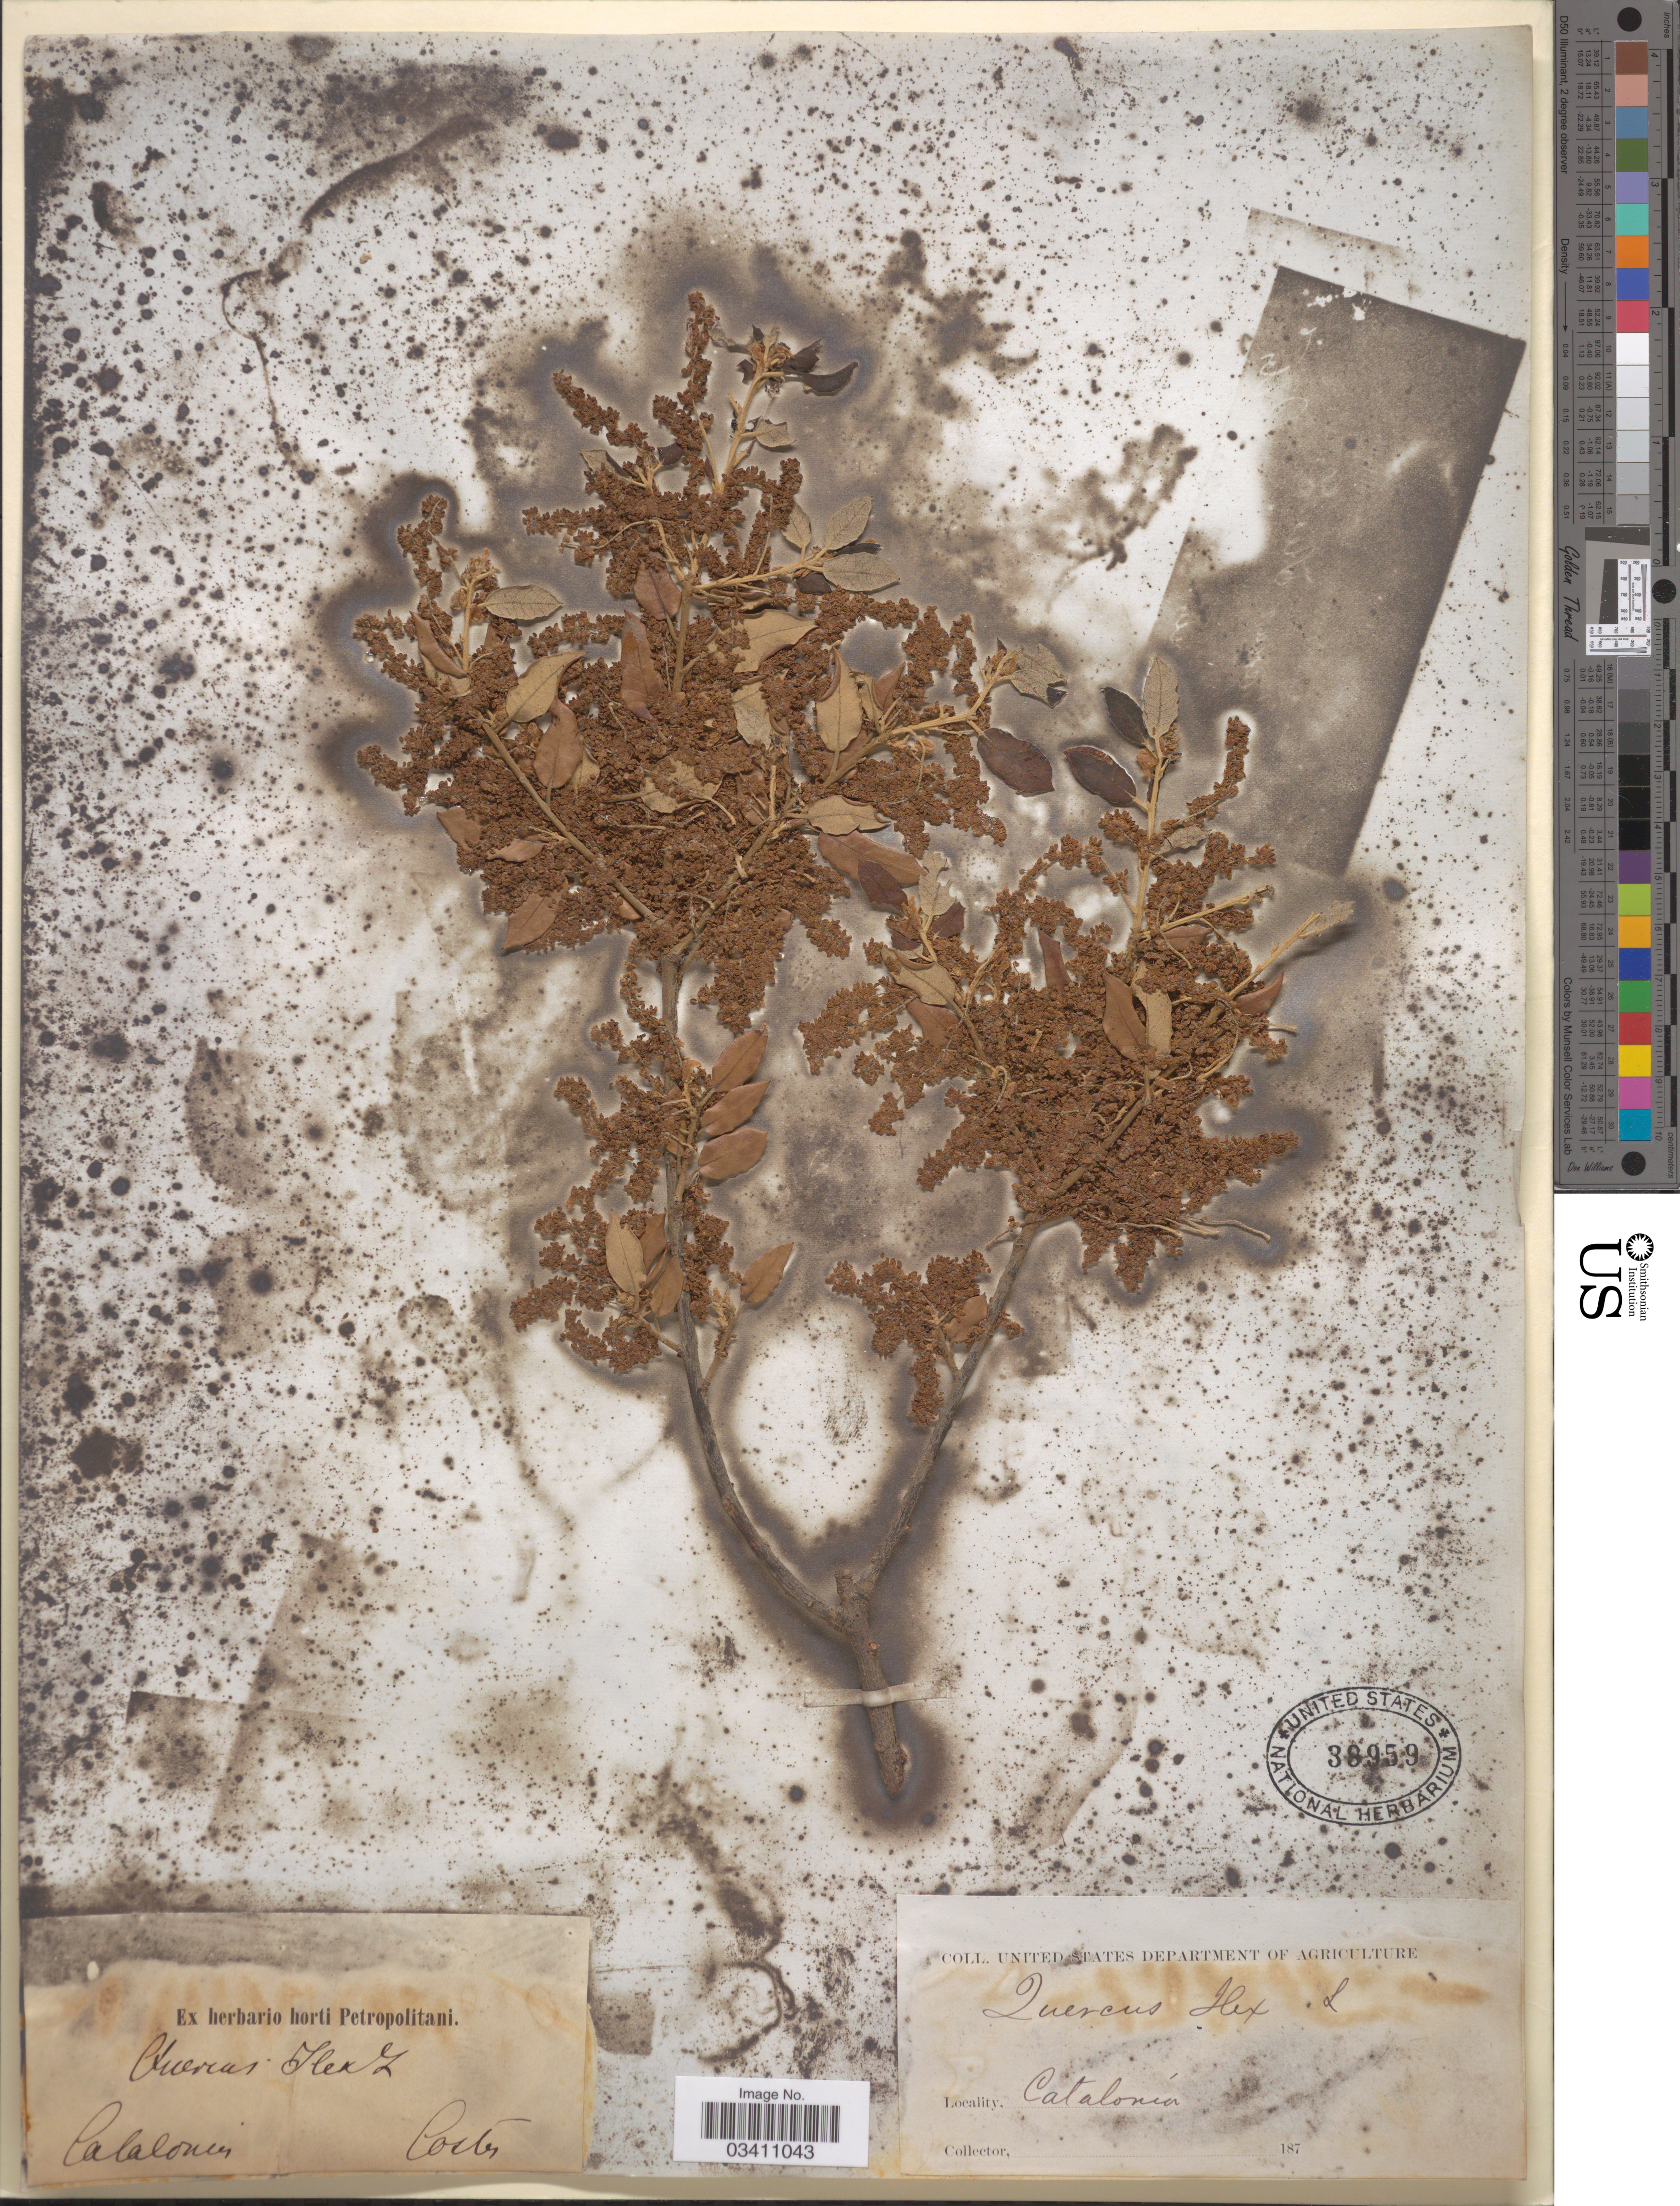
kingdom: Plantae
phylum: Tracheophyta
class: Magnoliopsida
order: Fagales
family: Fagaceae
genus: Quercus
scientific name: Quercus ilex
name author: Lour.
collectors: -. Costes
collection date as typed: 187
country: Spain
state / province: Catalunya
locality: Catalonia.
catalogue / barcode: US 38959